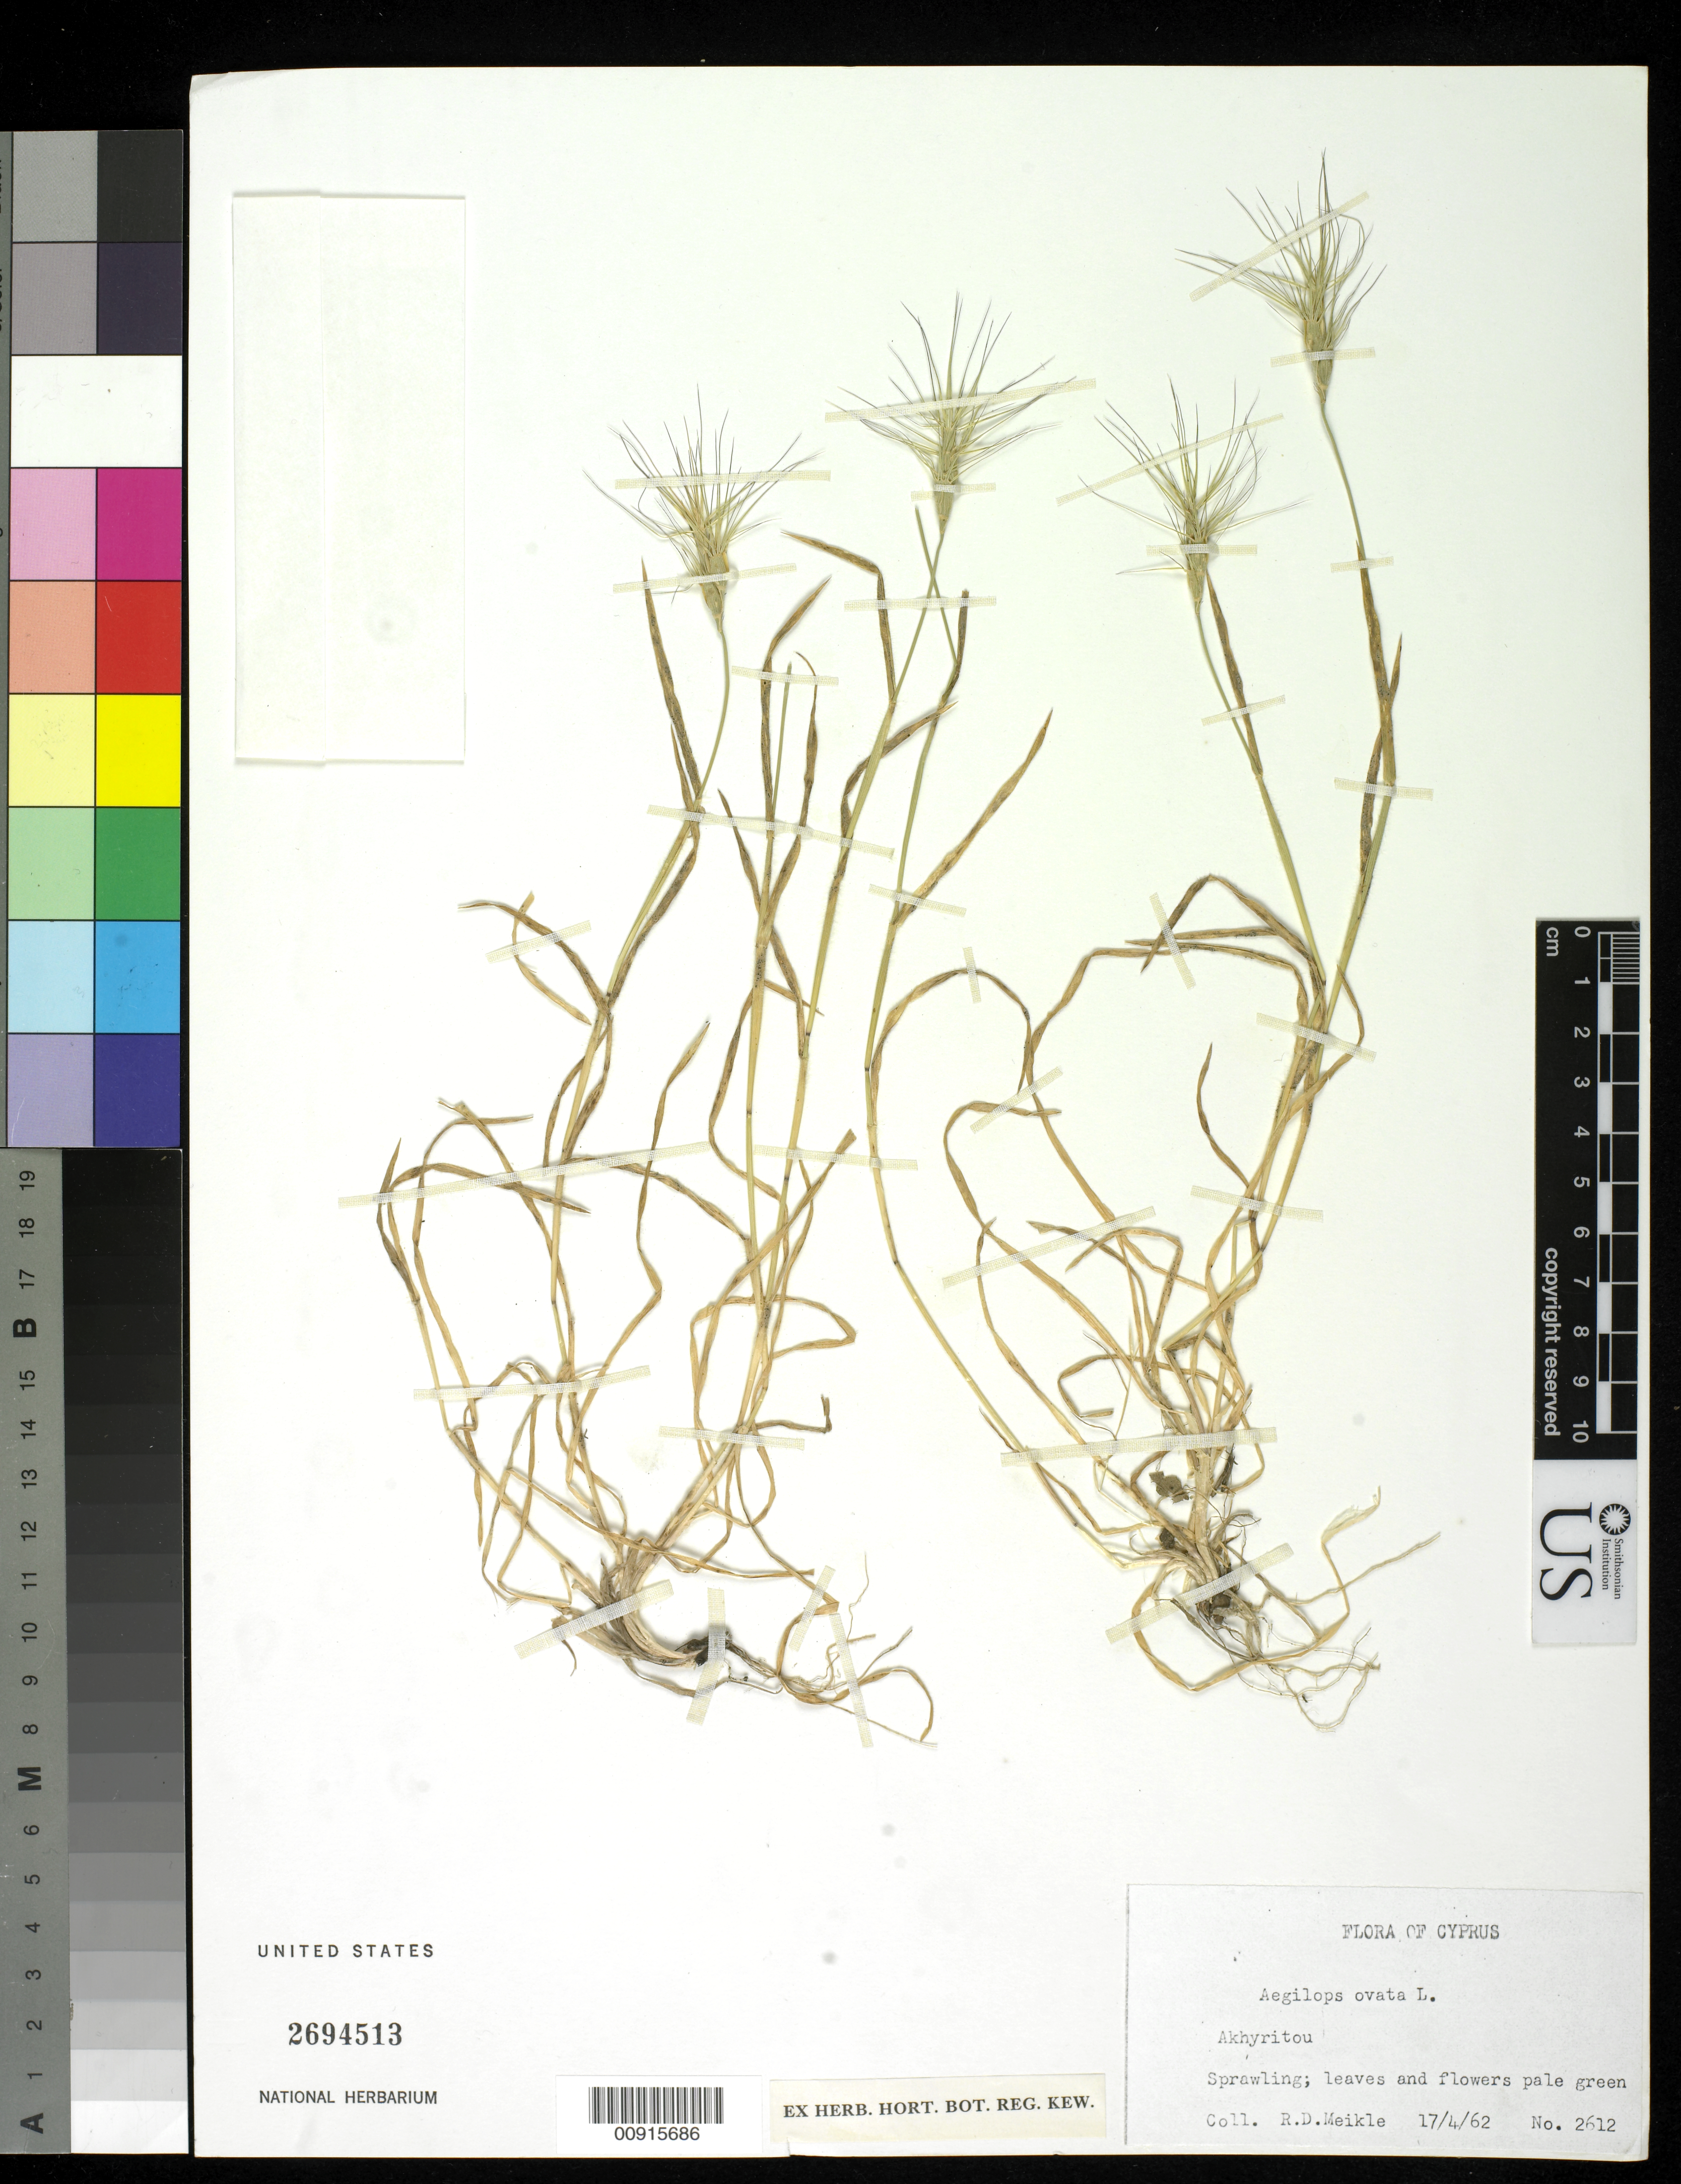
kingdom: Plantae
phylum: Tracheophyta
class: Liliopsida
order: Poales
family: Poaceae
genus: Aegilops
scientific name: Aegilops ovata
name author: L.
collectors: R. D. Meikle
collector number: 2612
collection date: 1962-04-17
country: Cyprus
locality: Akhyritou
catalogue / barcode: US 2694513